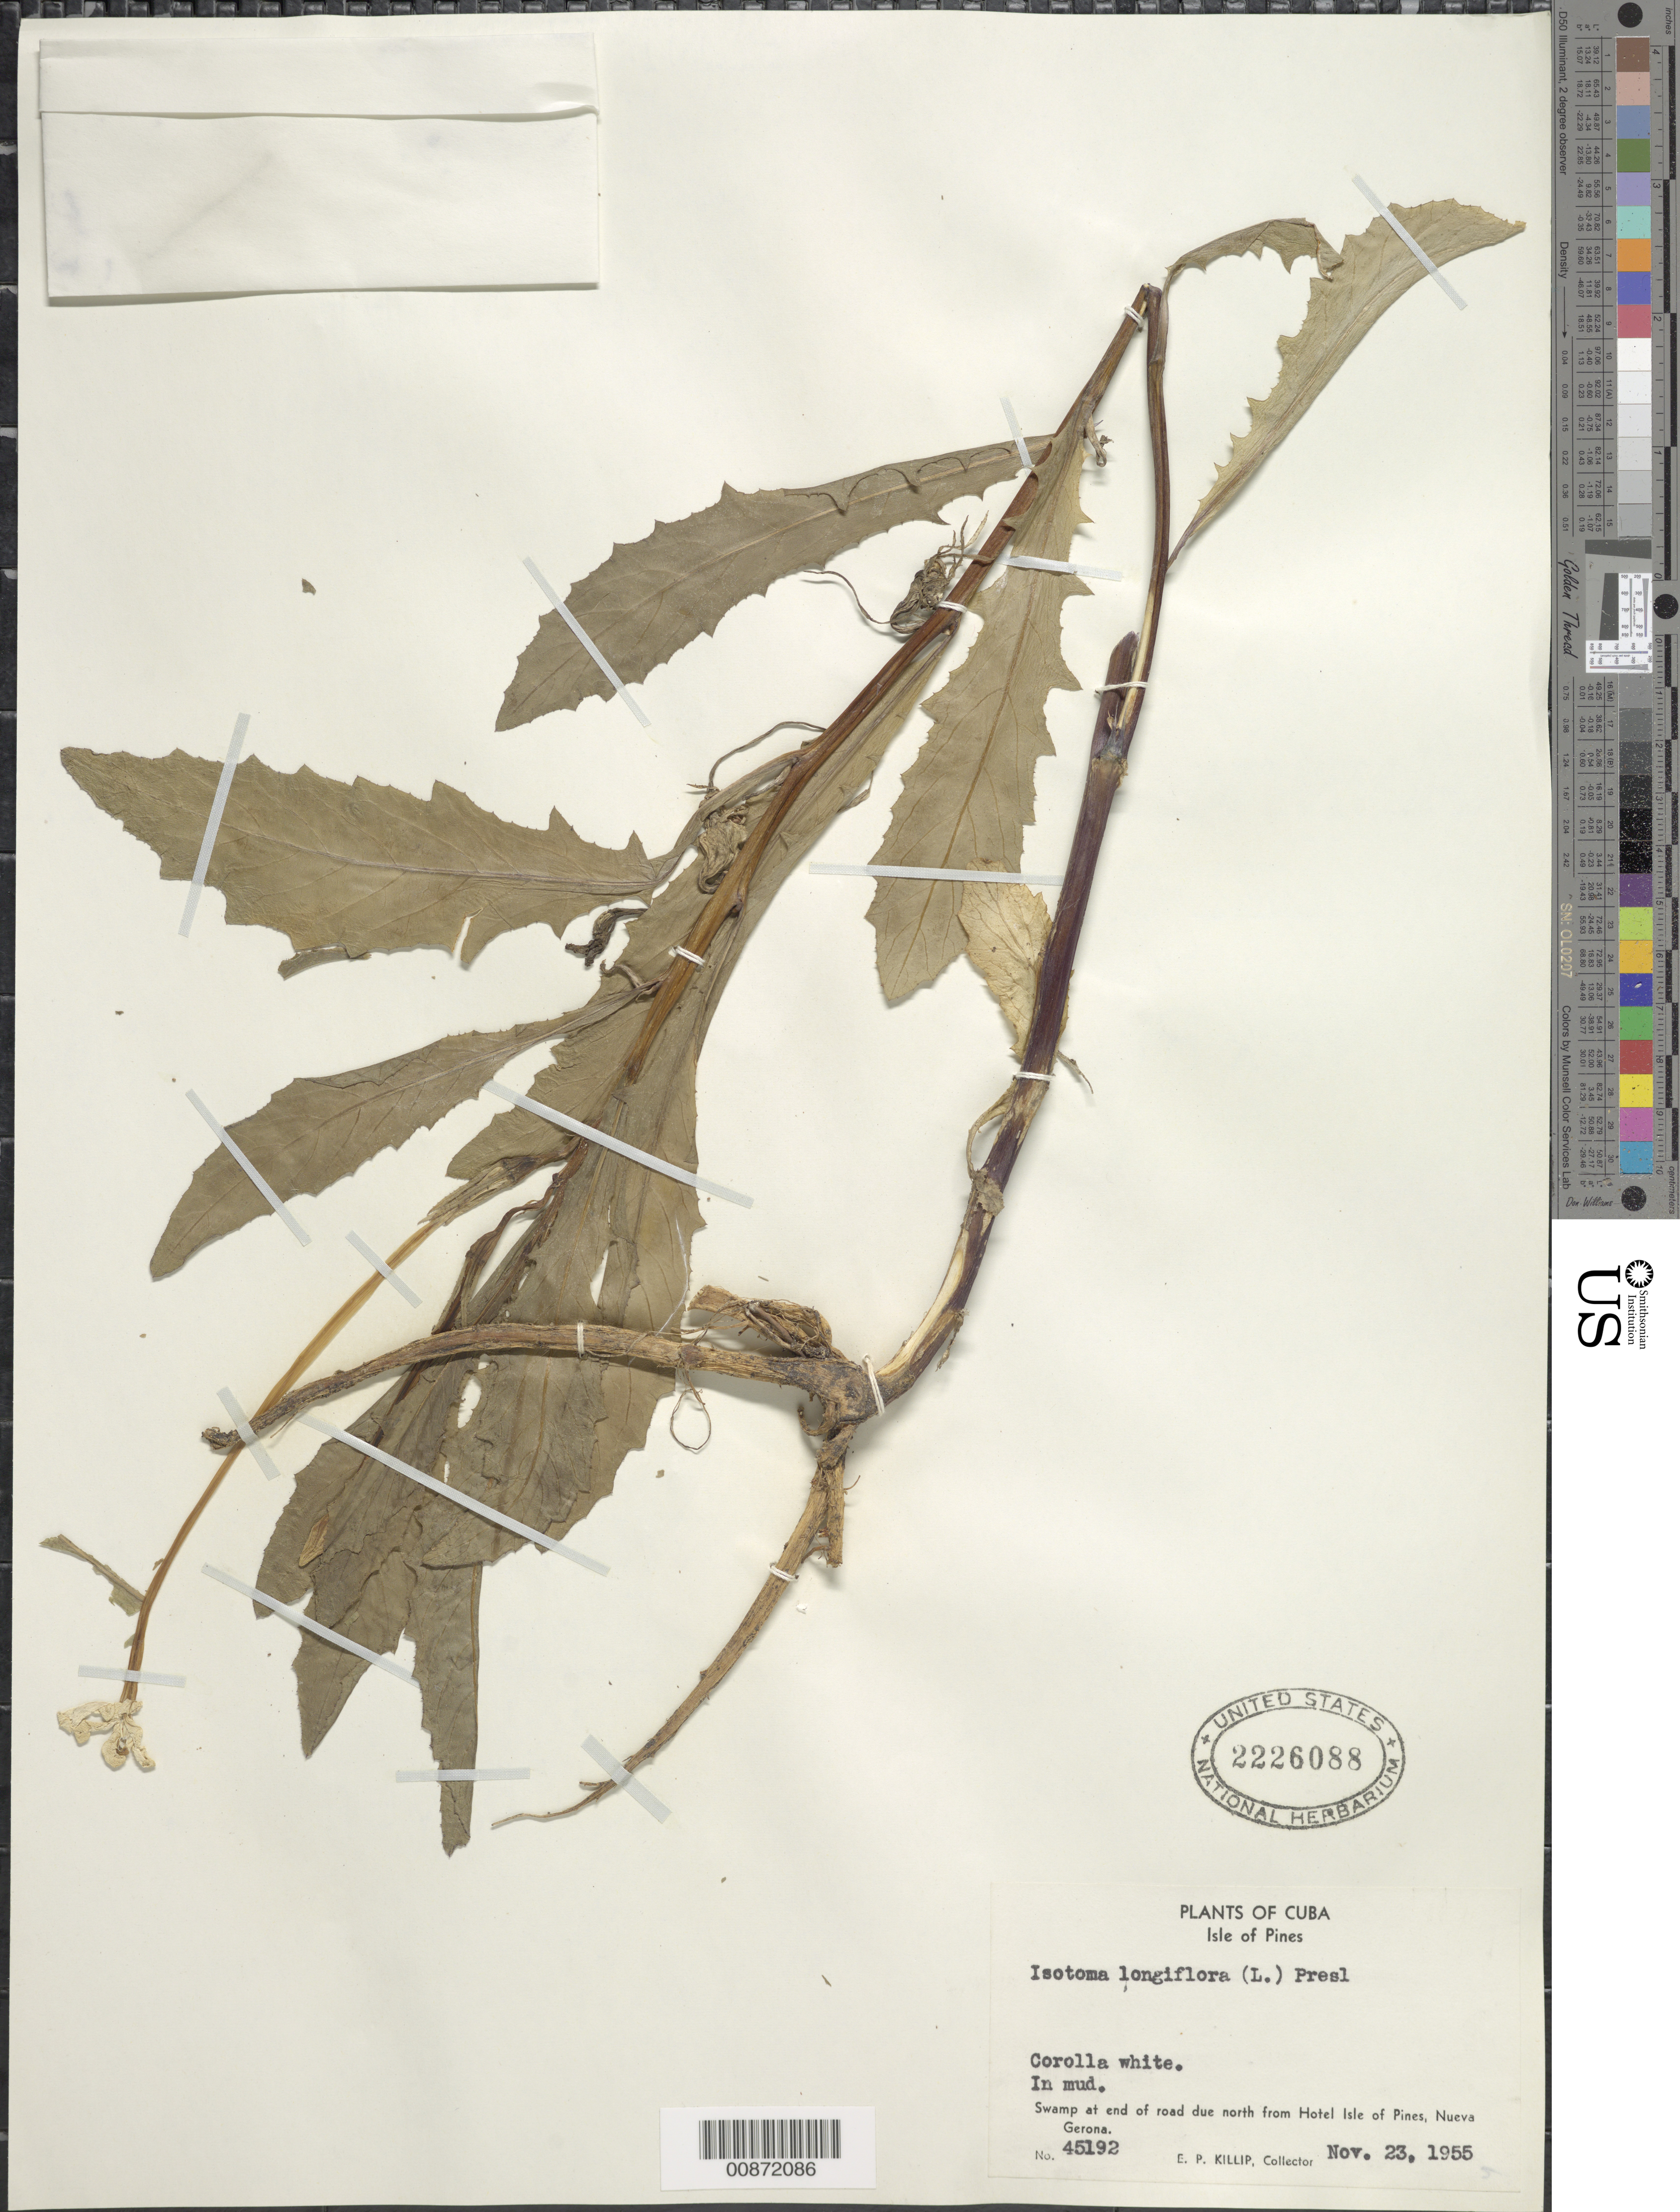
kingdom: Plantae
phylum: Tracheophyta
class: Magnoliopsida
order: Asterales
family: Campanulaceae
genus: Hippobroma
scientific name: Hippobroma longiflora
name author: (L.) G. Don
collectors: E. P. Killip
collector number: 45192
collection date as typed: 23 Nov 1955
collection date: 1955-11-23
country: Cuba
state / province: Isla de La Juventud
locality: At end of road due north from Hotel Isle of Pines, Nueva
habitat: Swamp at end of road. In mud.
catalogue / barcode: US 2226088